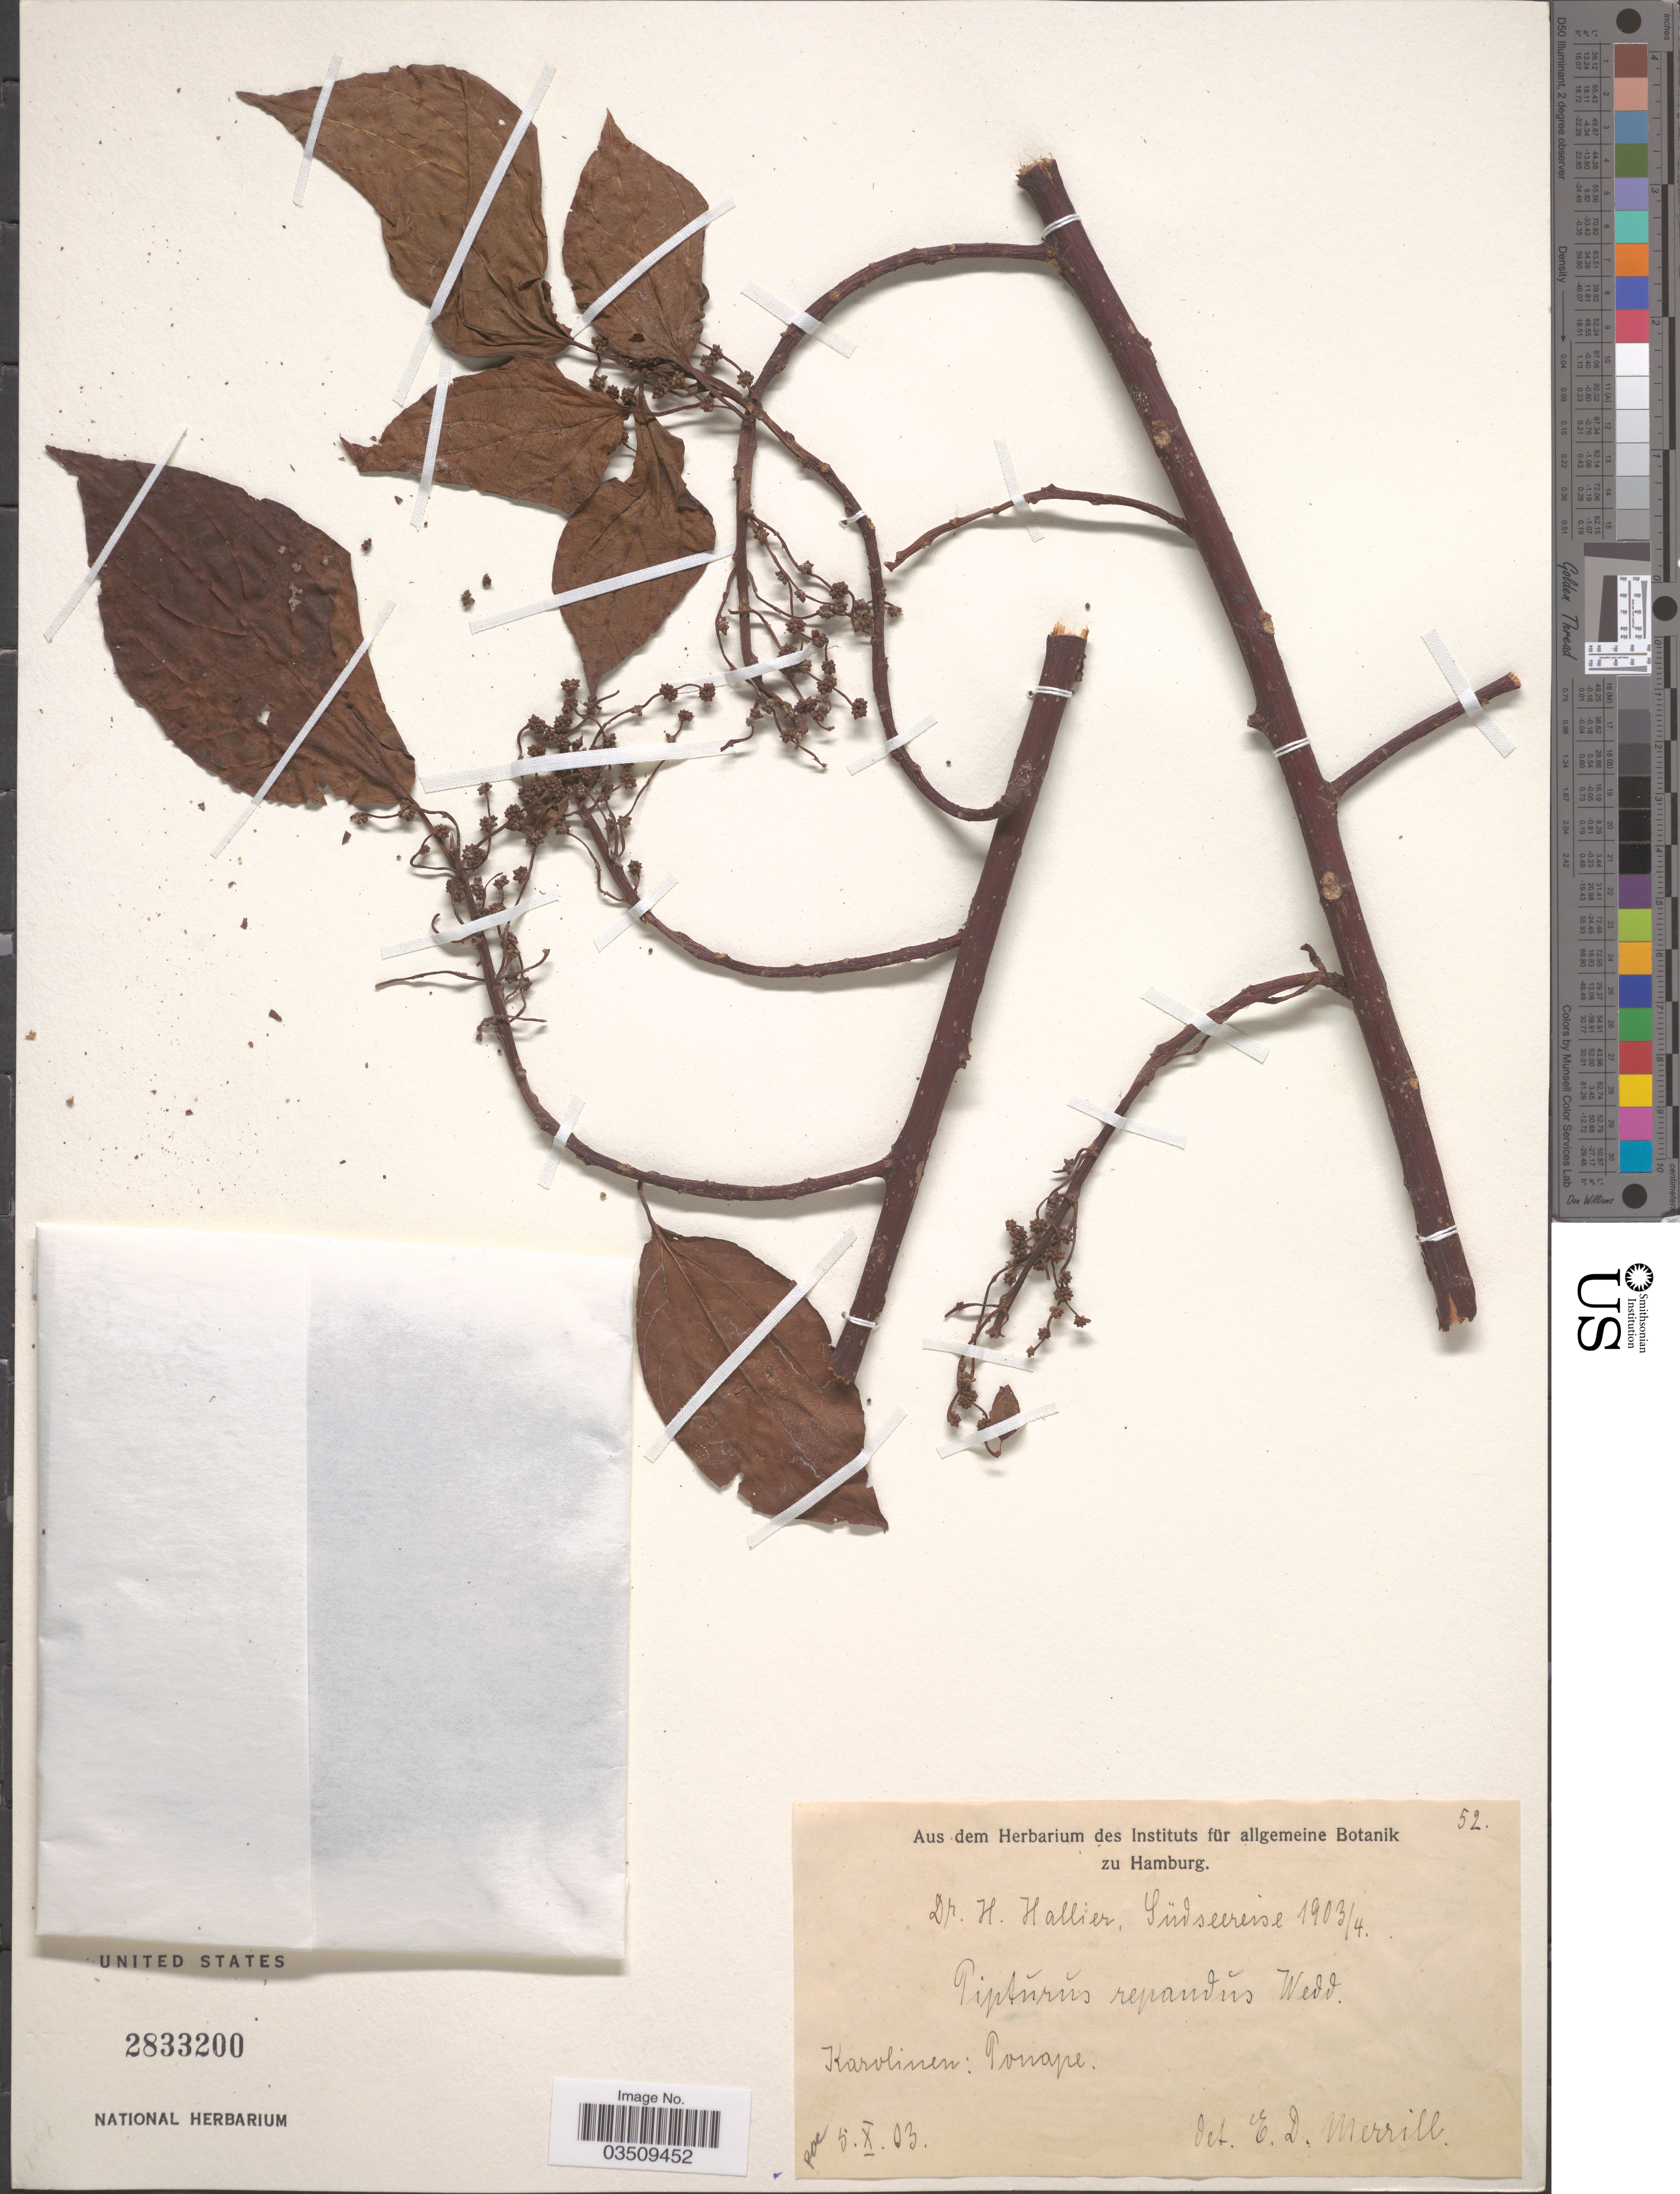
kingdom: Plantae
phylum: Tracheophyta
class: Magnoliopsida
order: Rosales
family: Urticaceae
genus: Nothocnide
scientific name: Nothocnide repanda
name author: (Blume) Blume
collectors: H. G. Hallier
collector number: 52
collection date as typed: Transcribed d/m/y: 5/10/3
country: Micronesia, Federated States of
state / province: Pohnpei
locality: Südseereise, Karolinen: Ponape.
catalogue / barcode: US 2833200